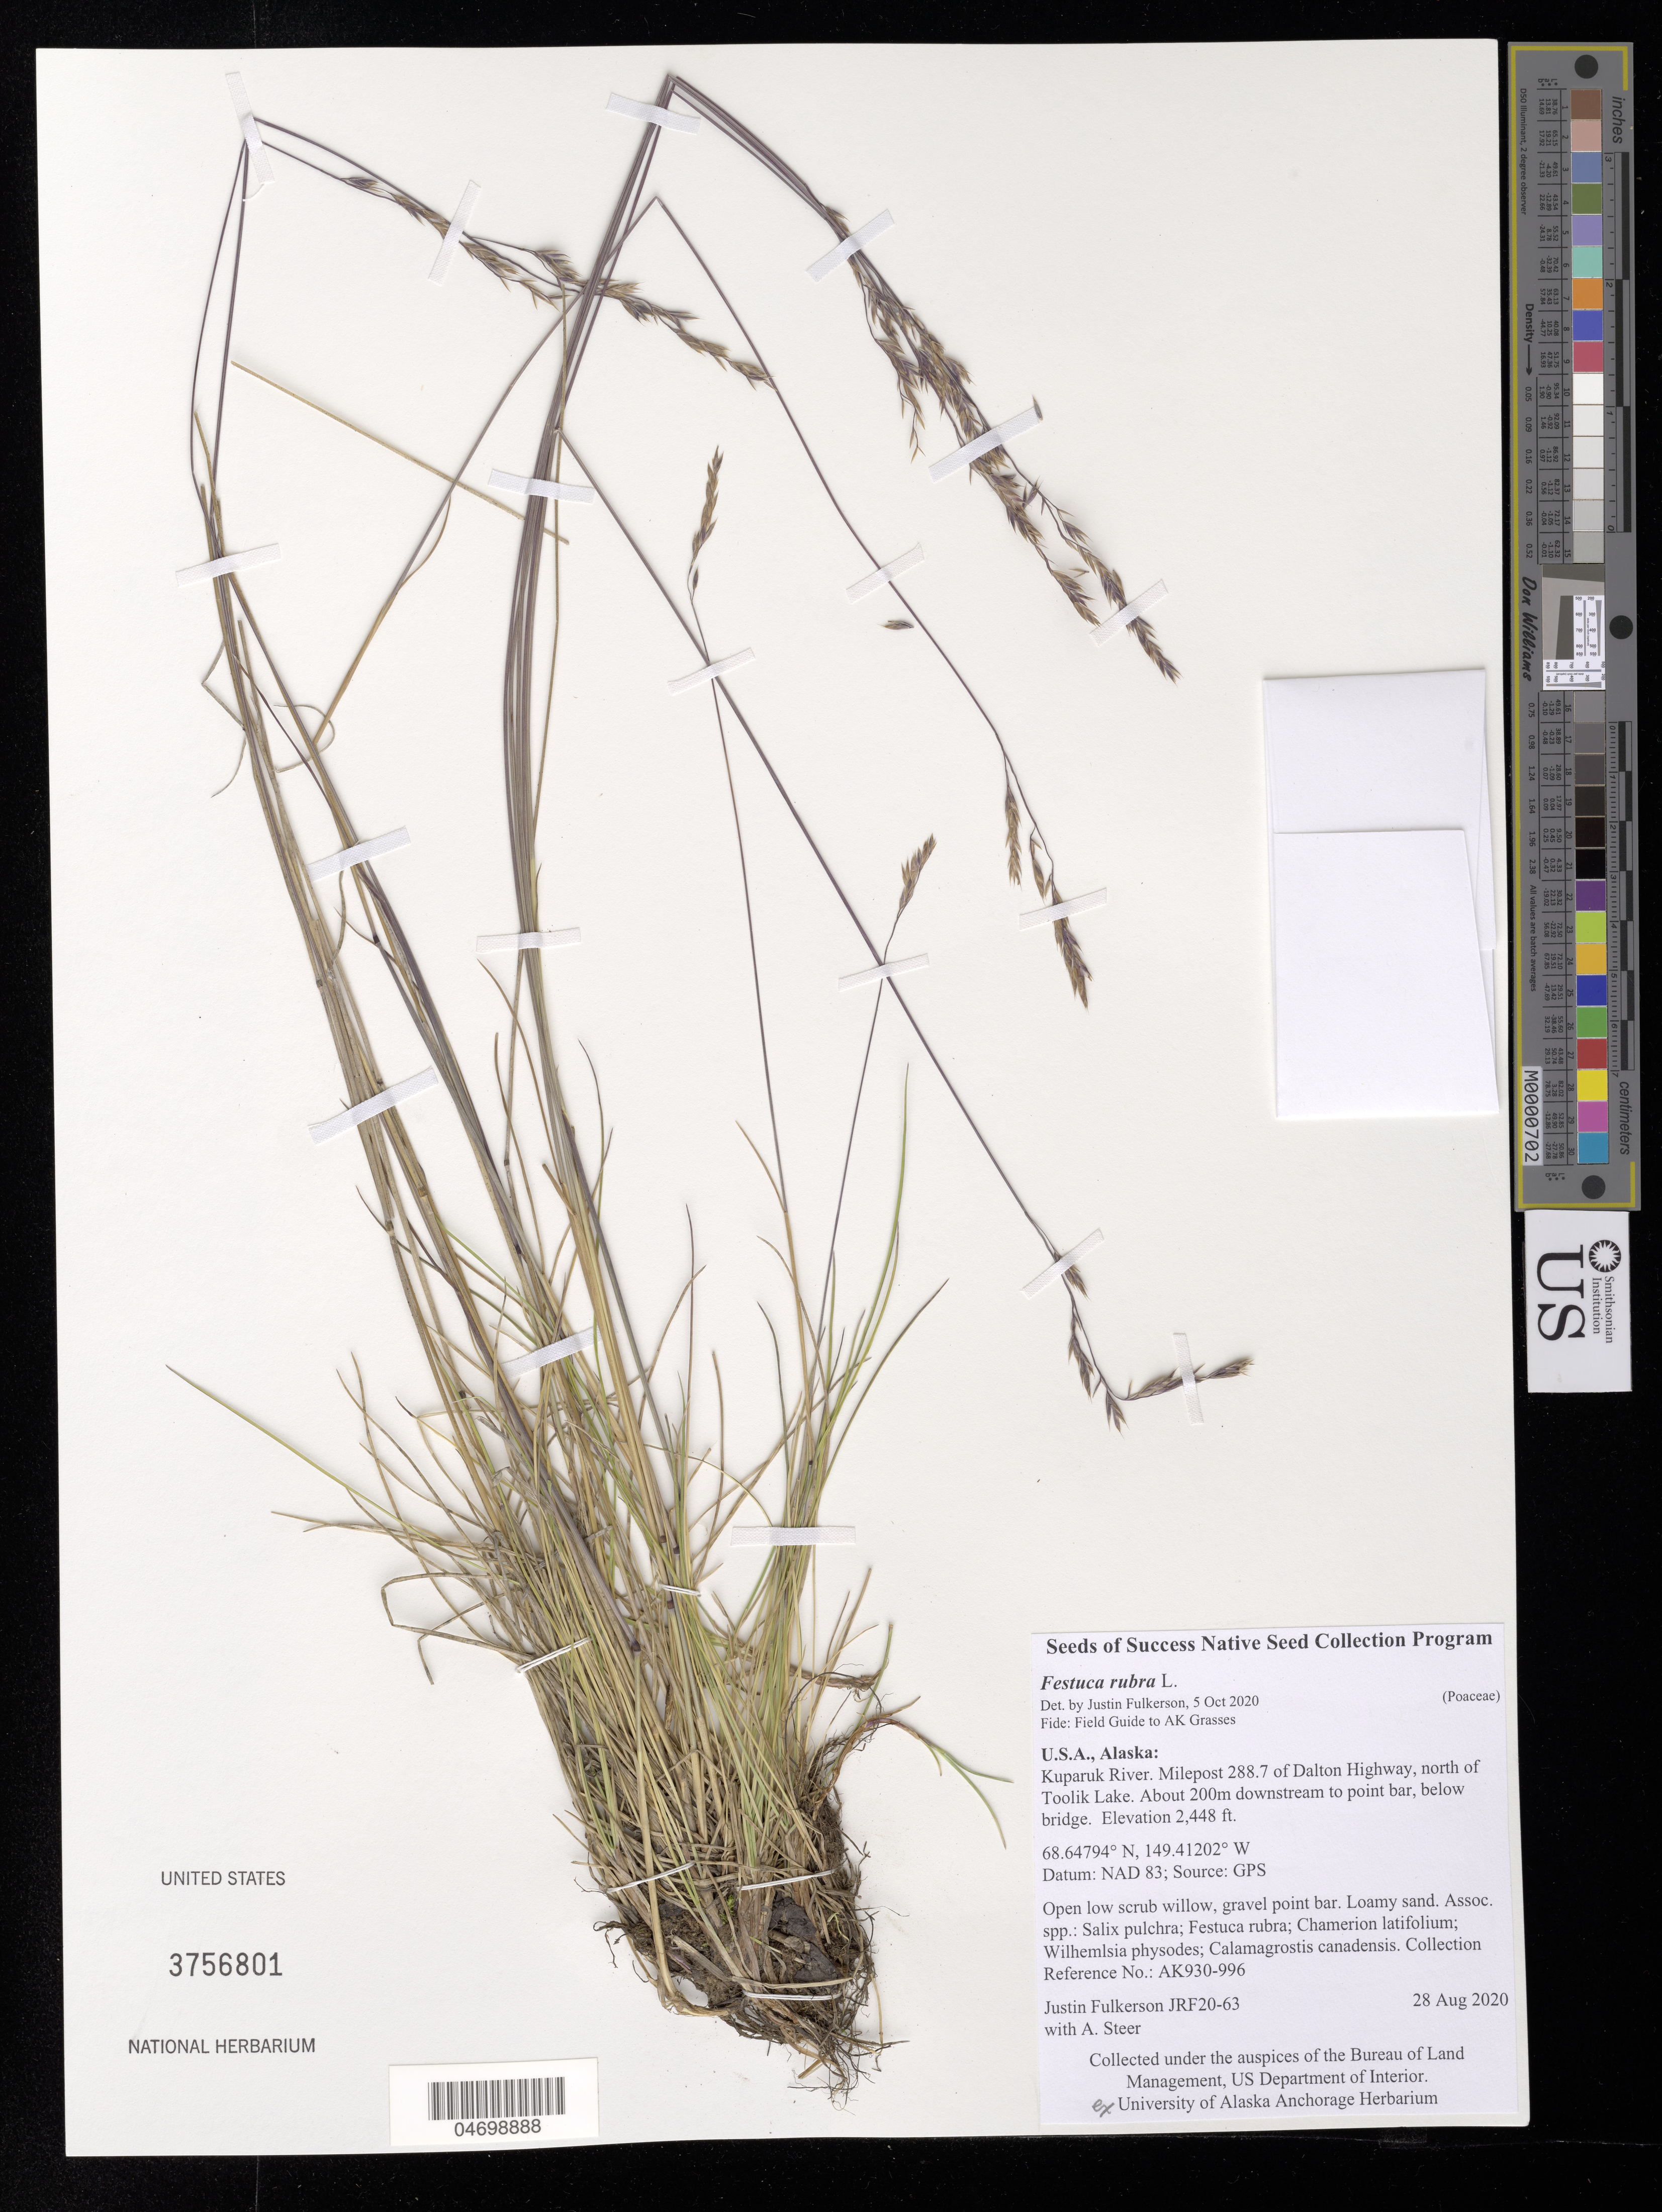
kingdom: Plantae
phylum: Tracheophyta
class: Liliopsida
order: Poales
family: Poaceae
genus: Festuca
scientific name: Festuca rubra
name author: L.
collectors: J. Fulkerson & A. Steer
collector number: AK930-996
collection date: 2020-08-28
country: United States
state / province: Alaska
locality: Milepost 288.7 of Dalton Hwy, N of Toolik Lake.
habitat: Open low scrub willow. Loamy sand. With Salix pulchra, Festuca rubra, Chamerion latifolium, etc.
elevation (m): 746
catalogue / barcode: US 3756801